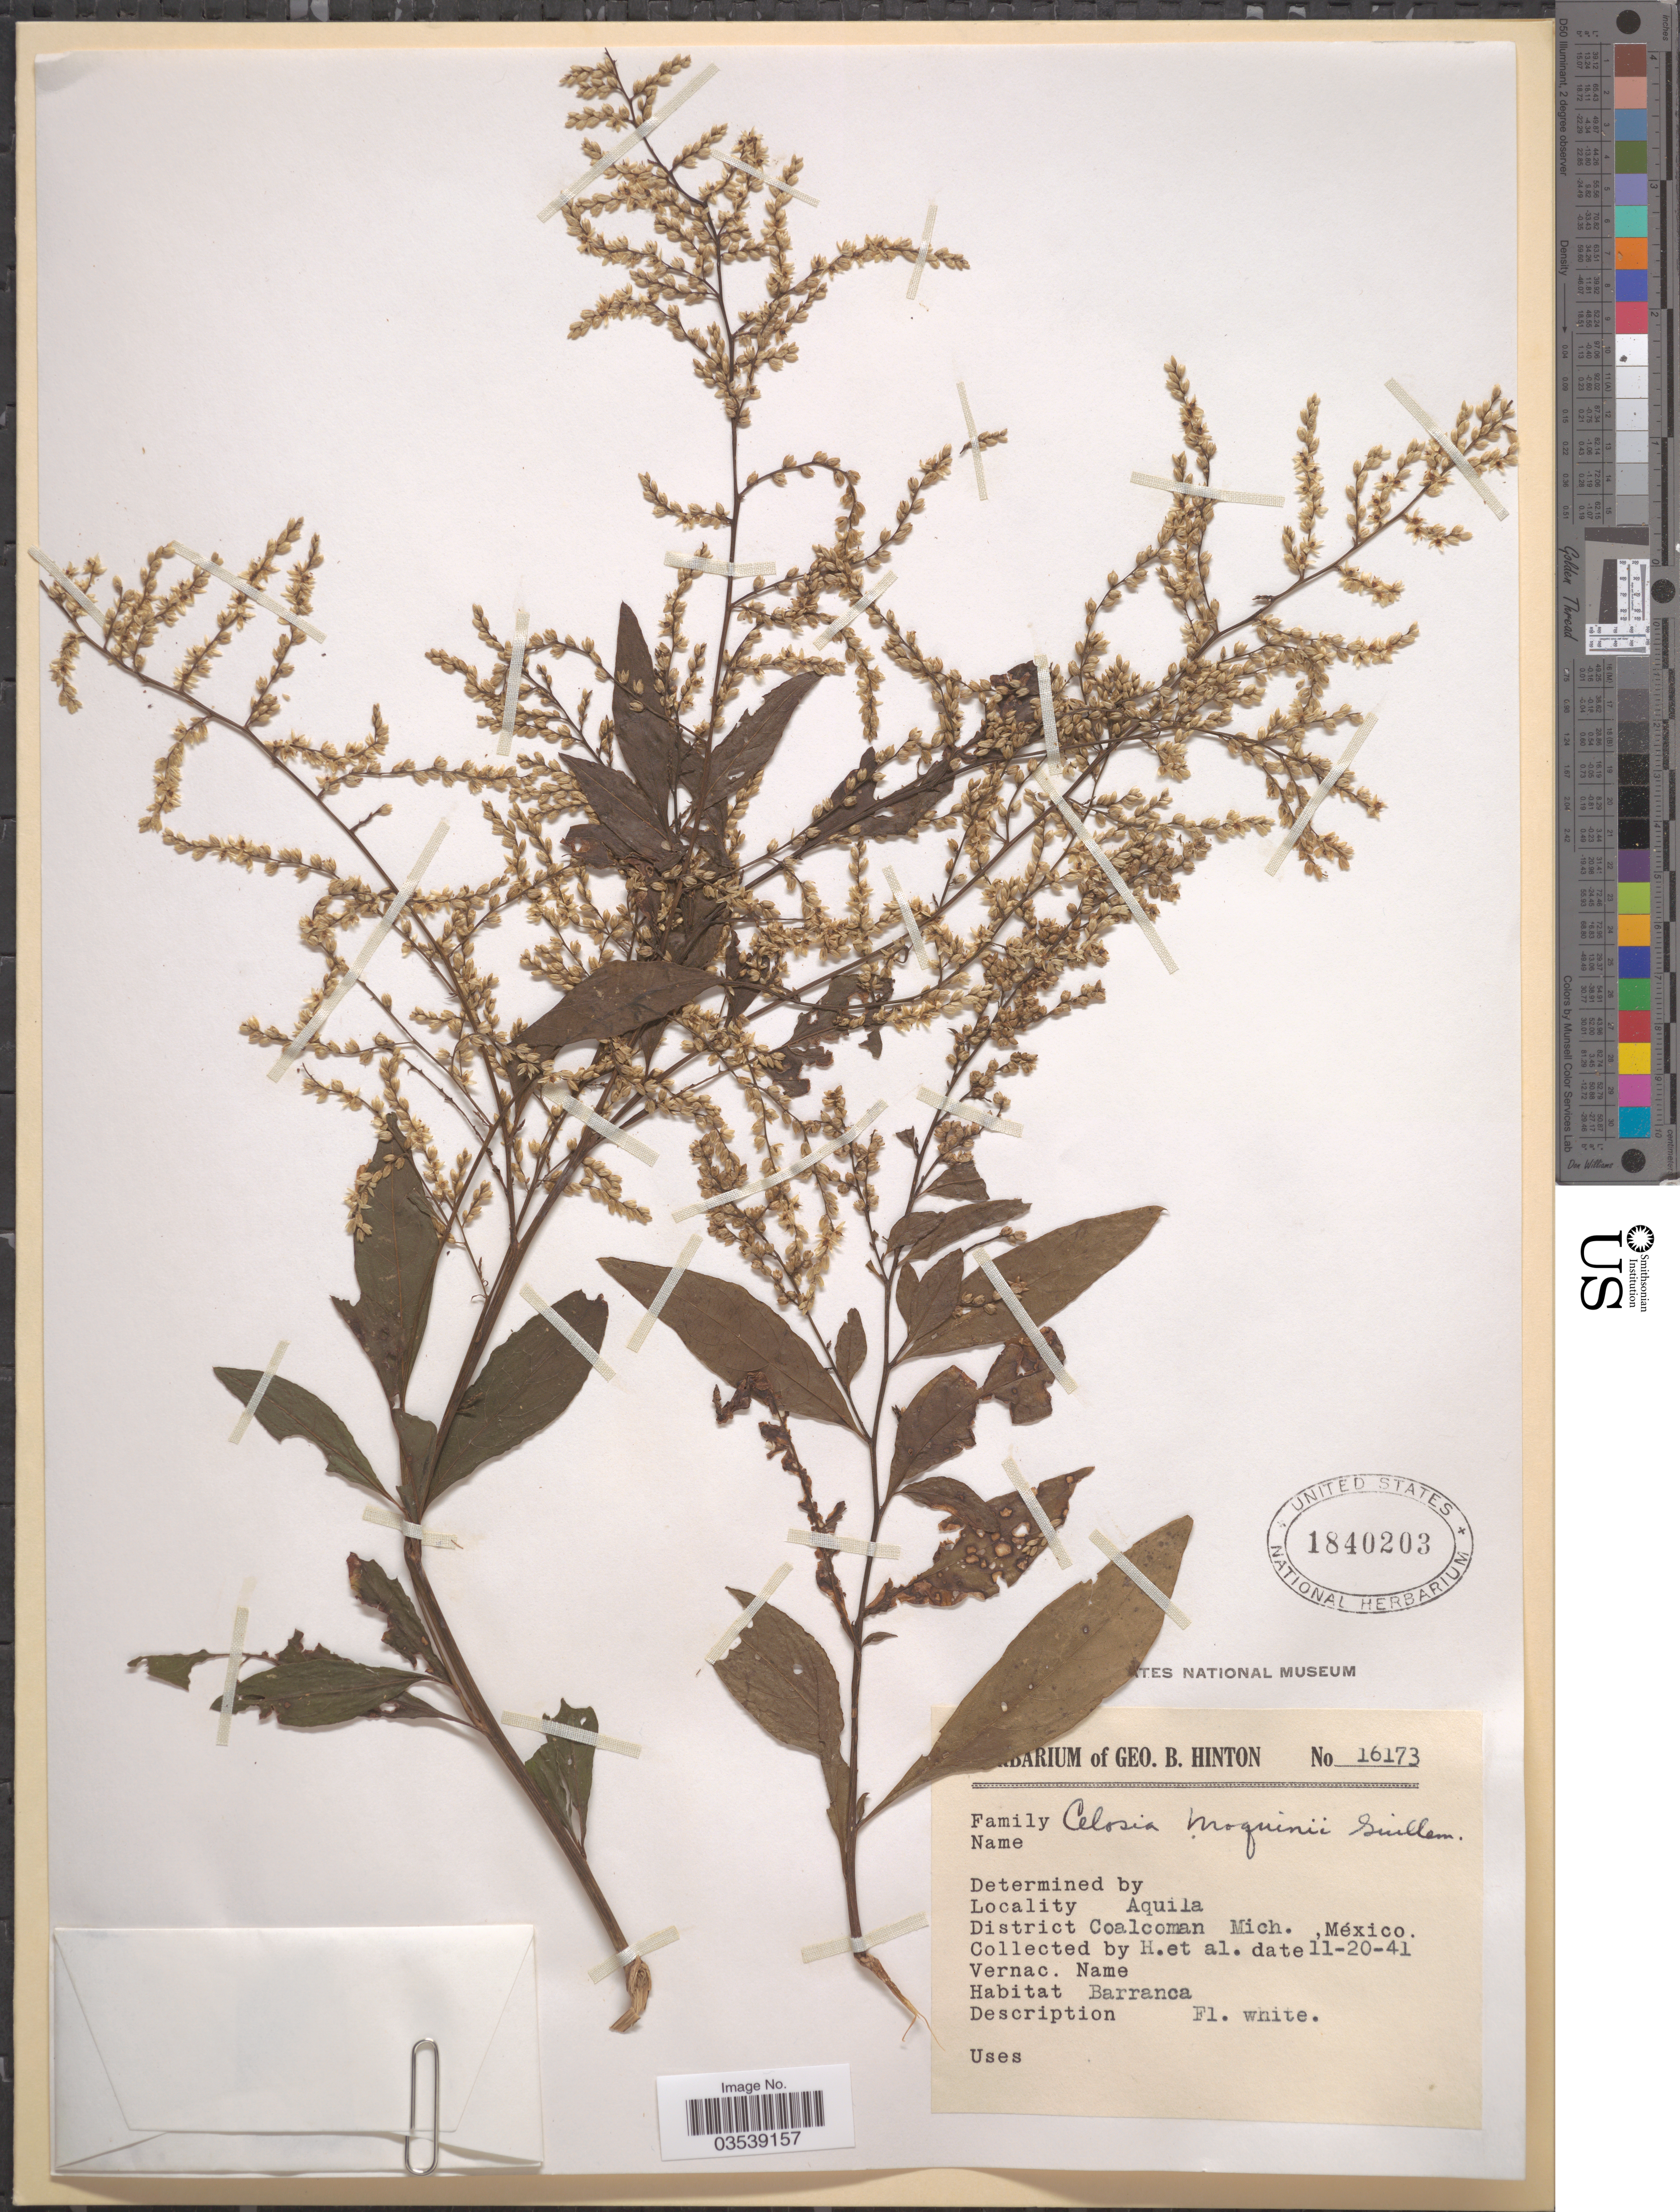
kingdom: Plantae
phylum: Tracheophyta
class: Magnoliopsida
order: Caryophyllales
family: Amaranthaceae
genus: Celosia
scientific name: Celosia moquini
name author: Guill.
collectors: G. B. Hinton & et al.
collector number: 16173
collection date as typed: Transcribed d/m/y: 20/11/41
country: Mexico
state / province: Michoacán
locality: Aquila. District Coalcoman.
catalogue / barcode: US 1840203